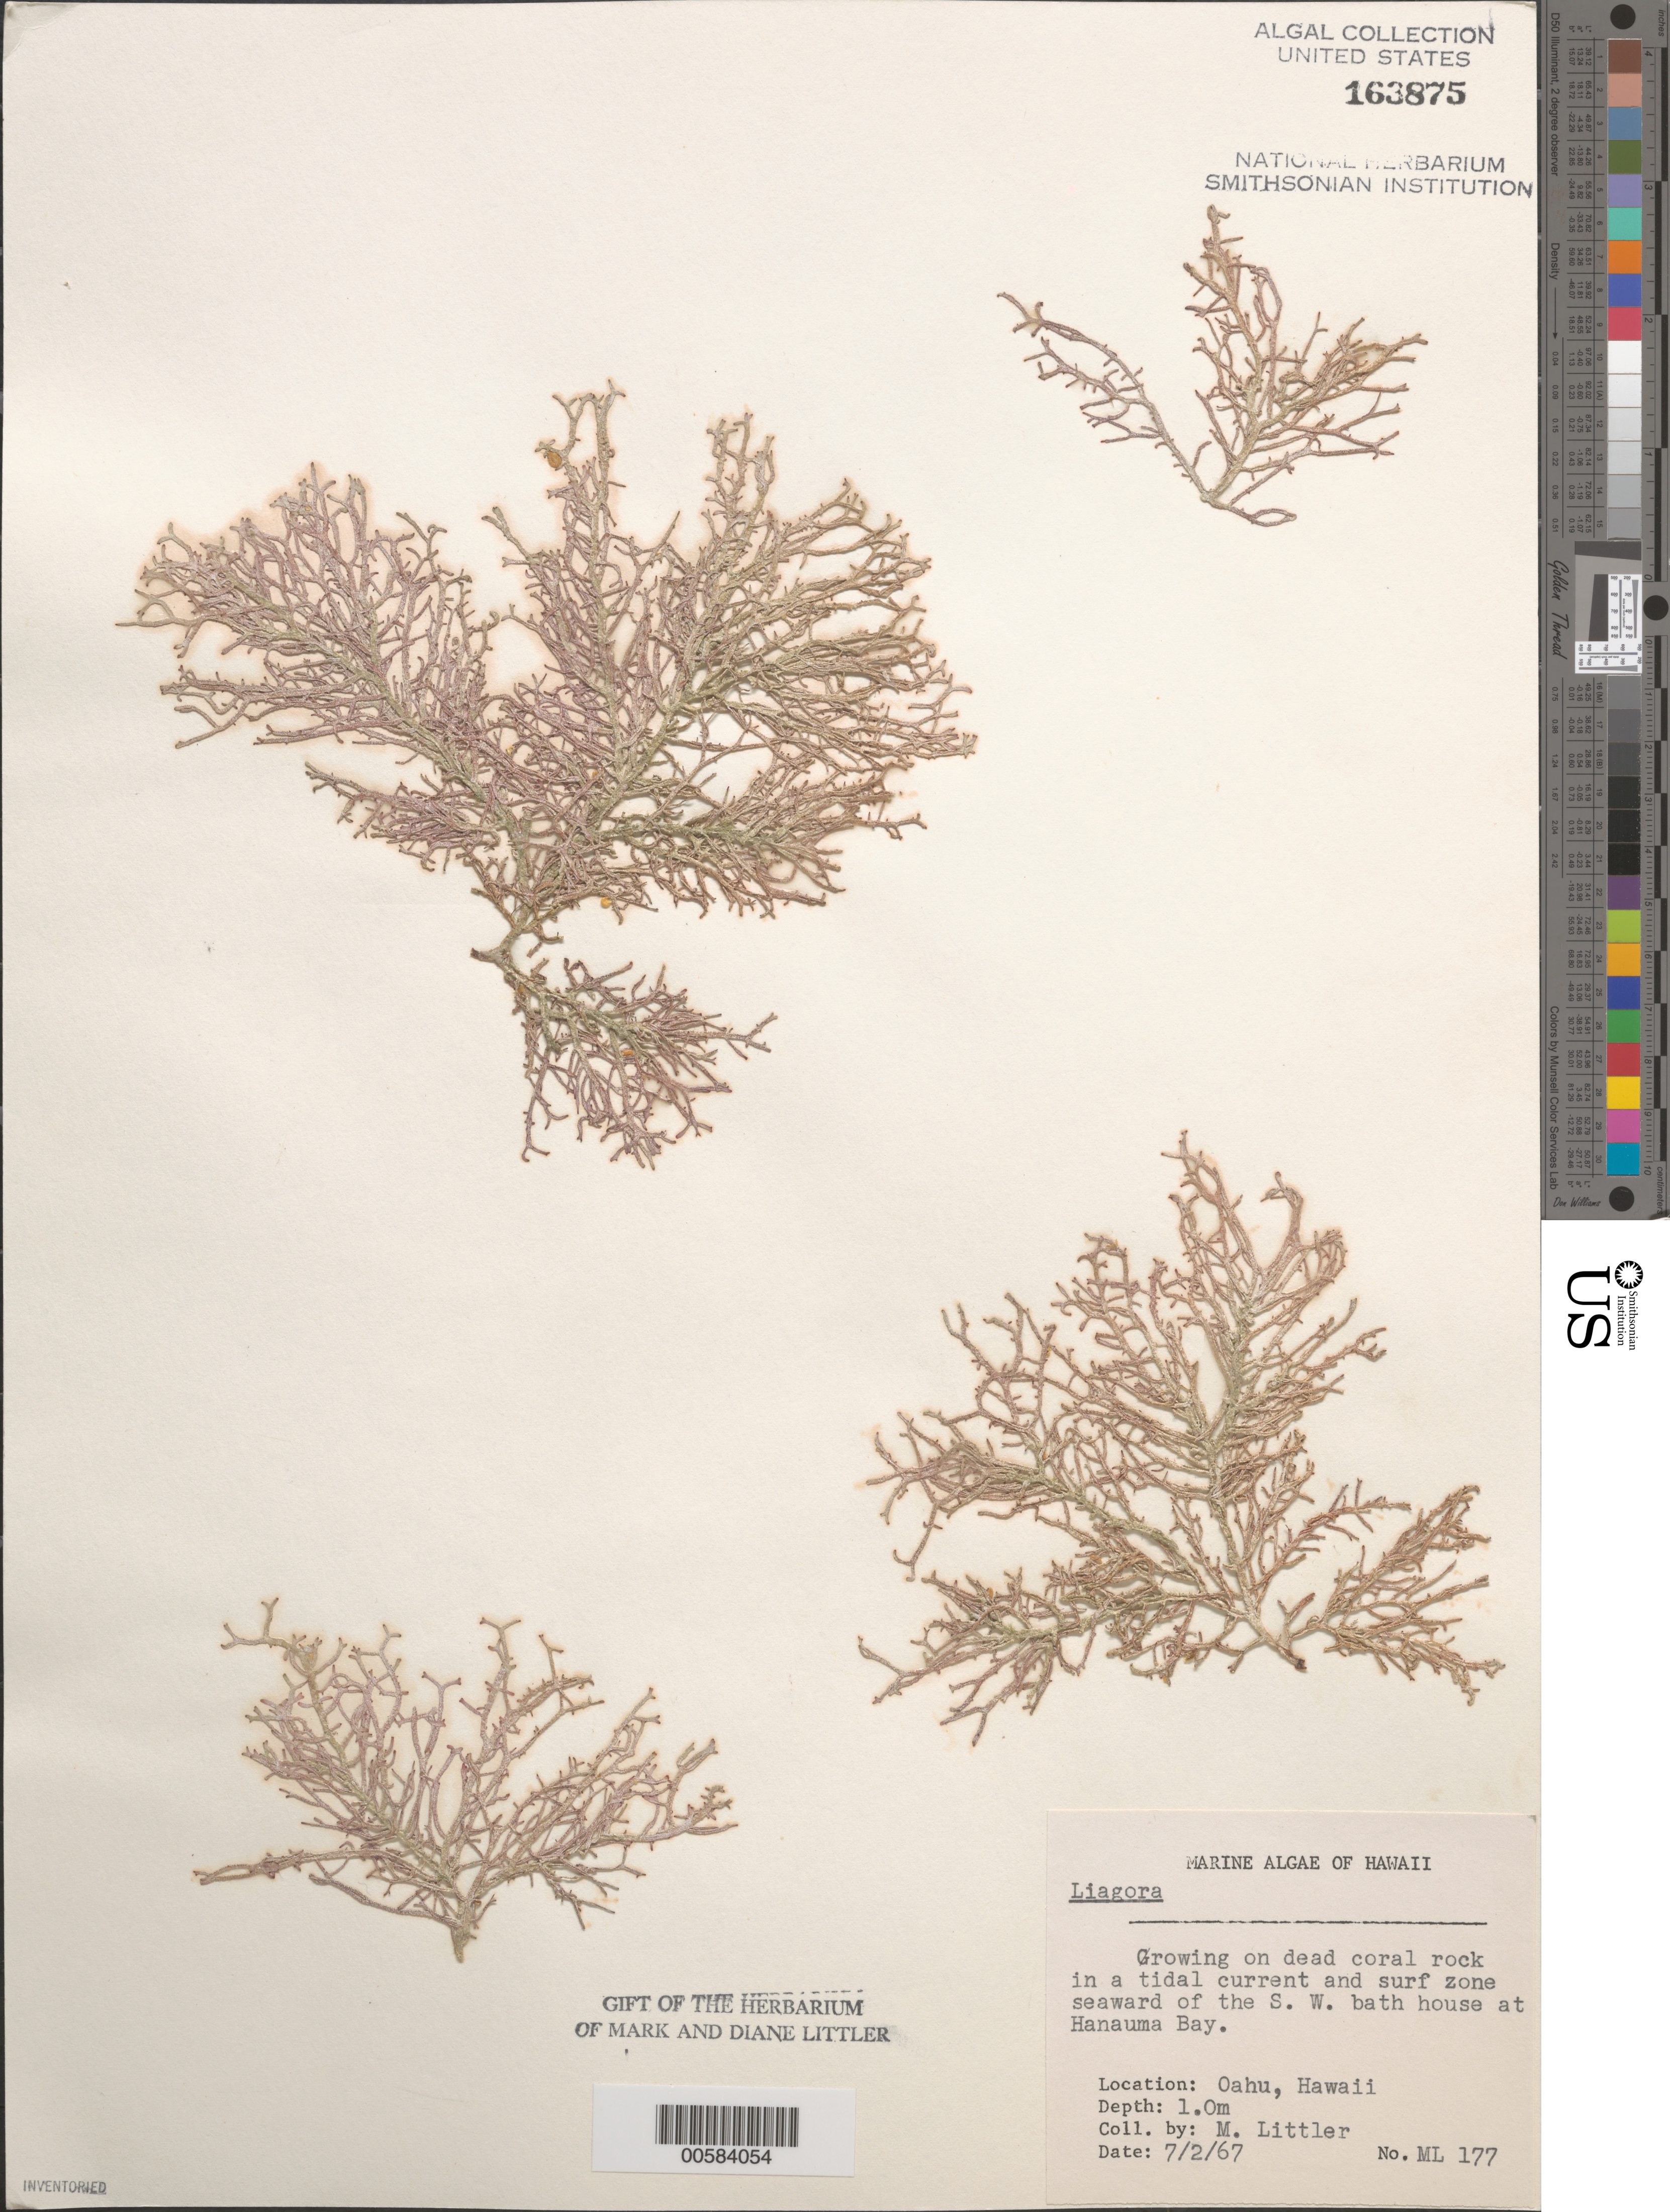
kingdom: Plantae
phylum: Rhodophyta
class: Florideophyceae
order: Nemaliales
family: Liagoraceae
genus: Liagora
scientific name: Liagora sp.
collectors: M. M. Littler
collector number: ML 177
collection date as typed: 02 Jul 1967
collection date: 1967-07-02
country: United States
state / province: Hawaii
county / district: Honolulu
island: Oahu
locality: Hanauma Bay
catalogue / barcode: US 163875